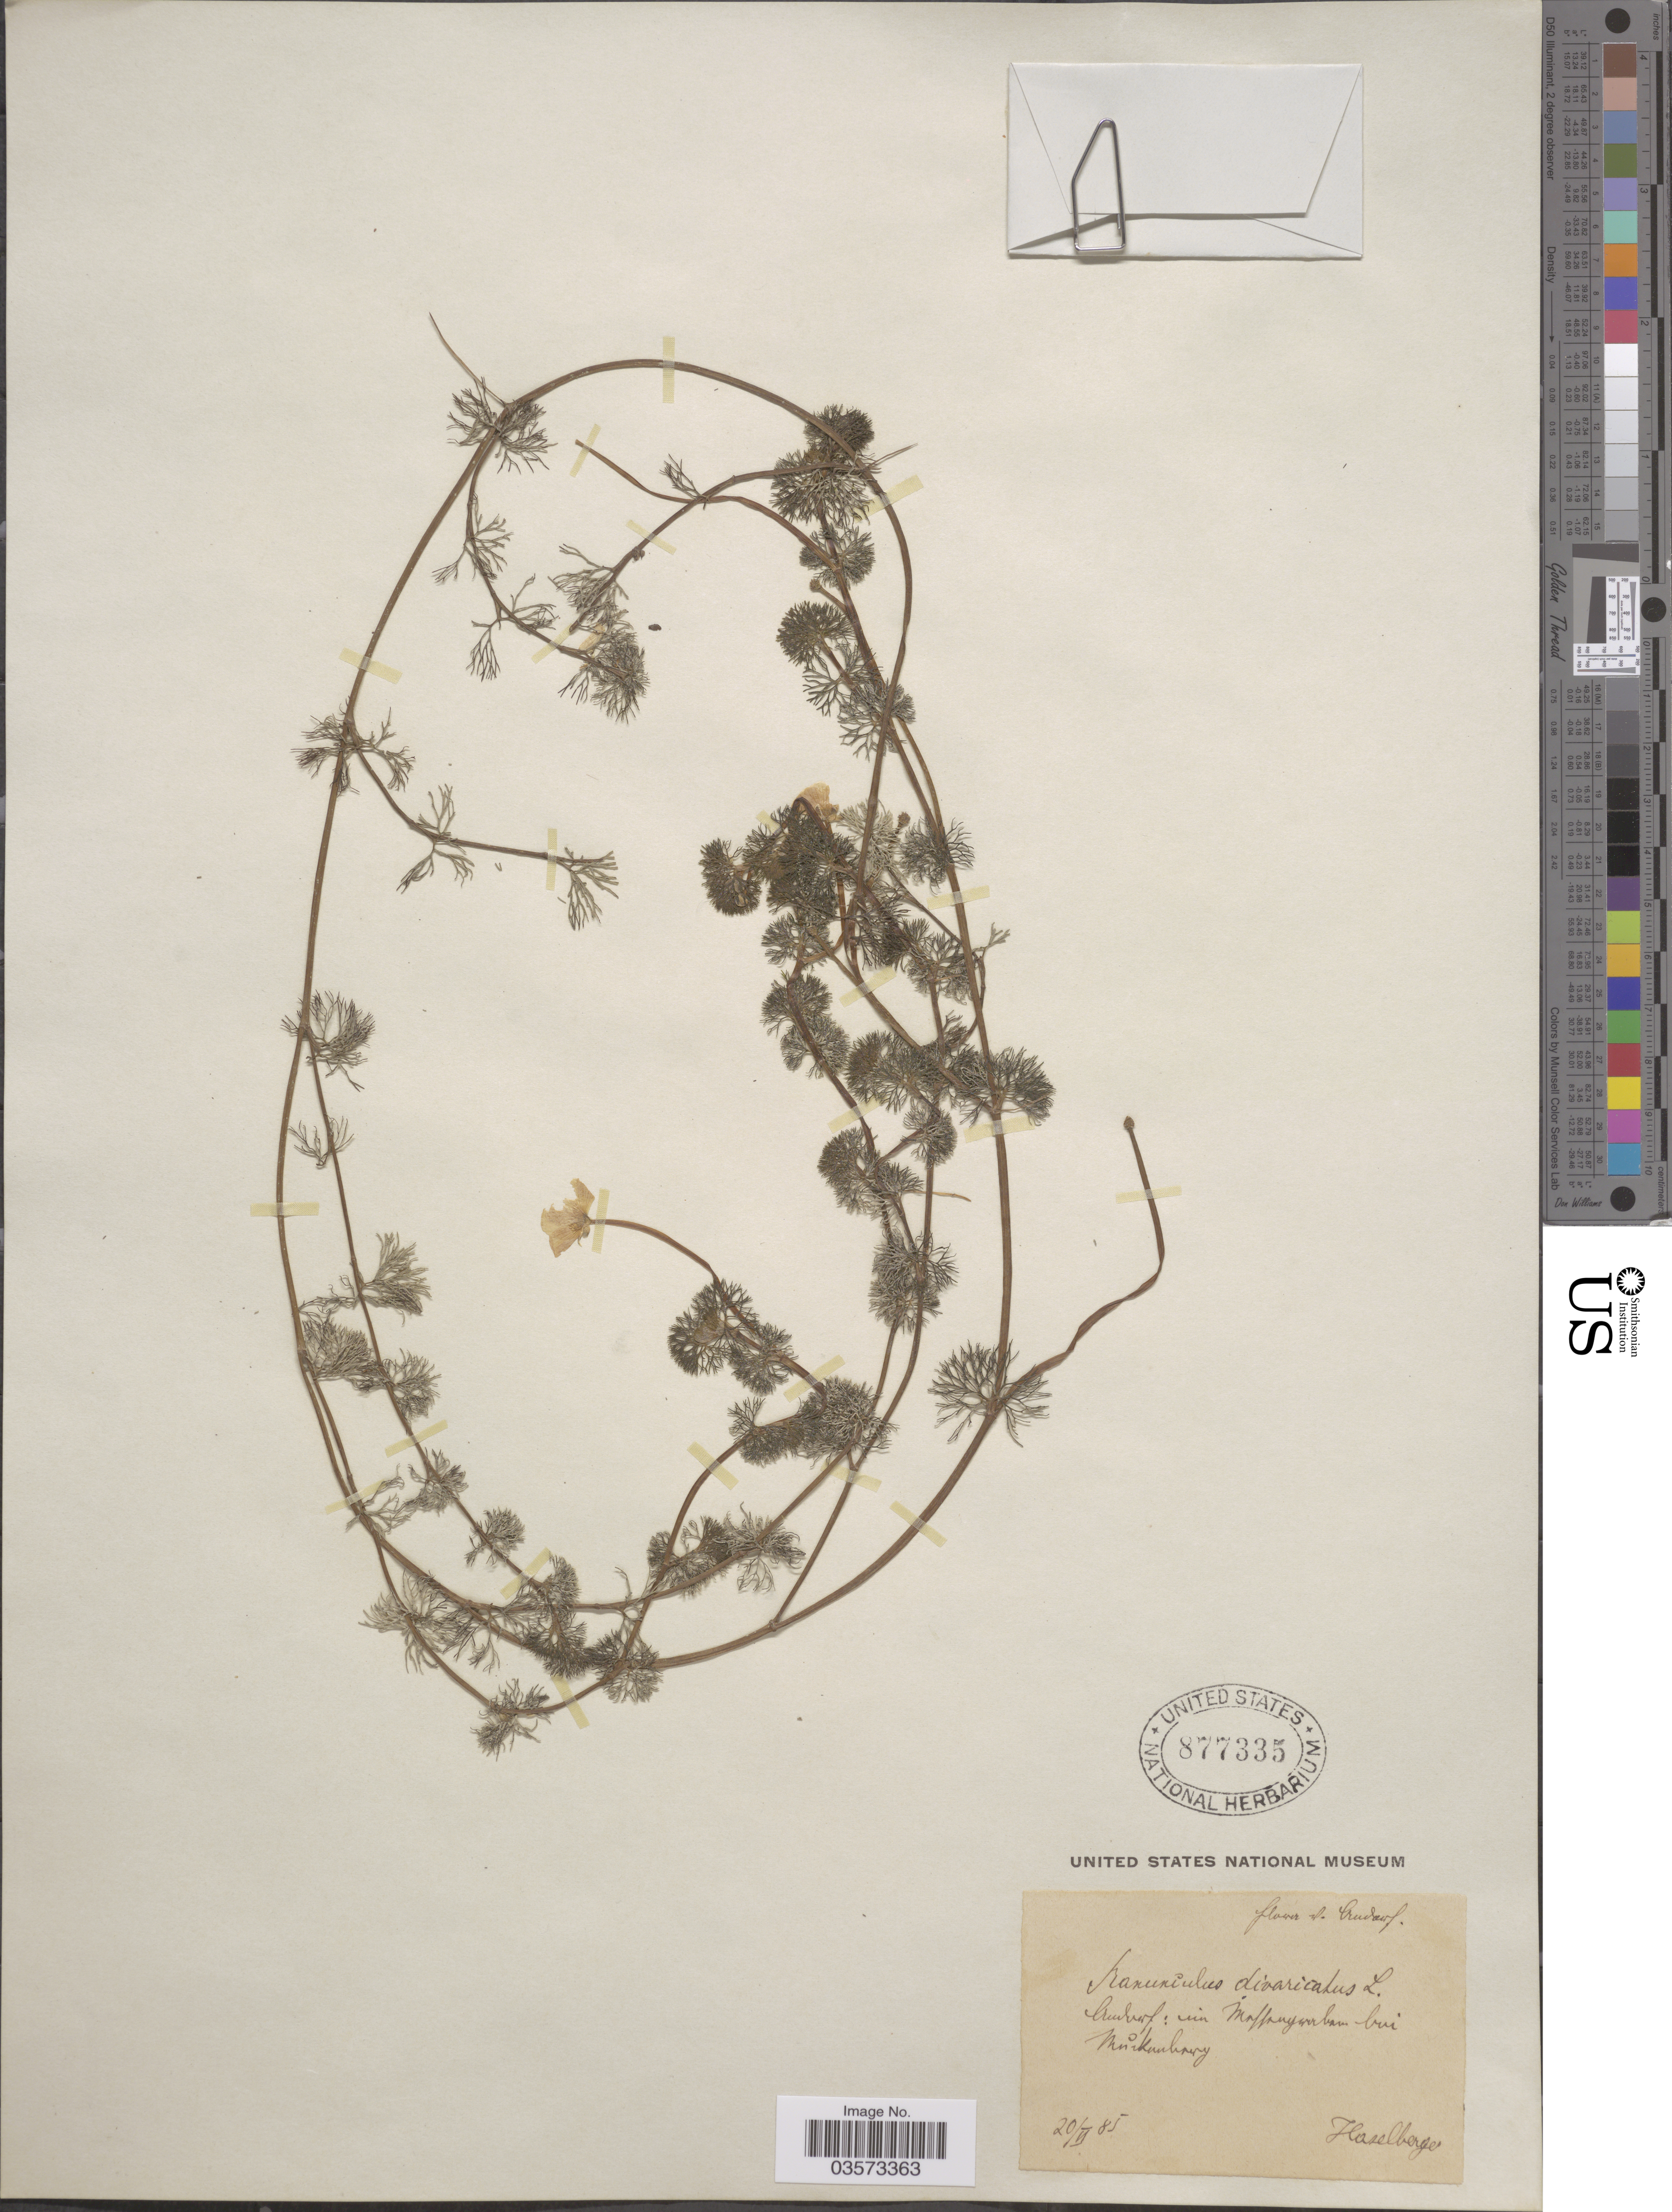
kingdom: Plantae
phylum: Tracheophyta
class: Magnoliopsida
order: Ranunculales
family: Ranunculaceae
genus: Ranunculus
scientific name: Ranunculus trichophyllus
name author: Chaix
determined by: Strong, Mark T., (BOT), Smithsonian Institution - National Museum of Natural History (UNITED STATES)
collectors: Haselberg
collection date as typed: Transcribed d/m/y: 20/6/85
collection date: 1885-06-29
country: Austria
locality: Flora v. Andorf, Andorf: im Messengraben bei Muckenham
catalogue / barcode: US 877335